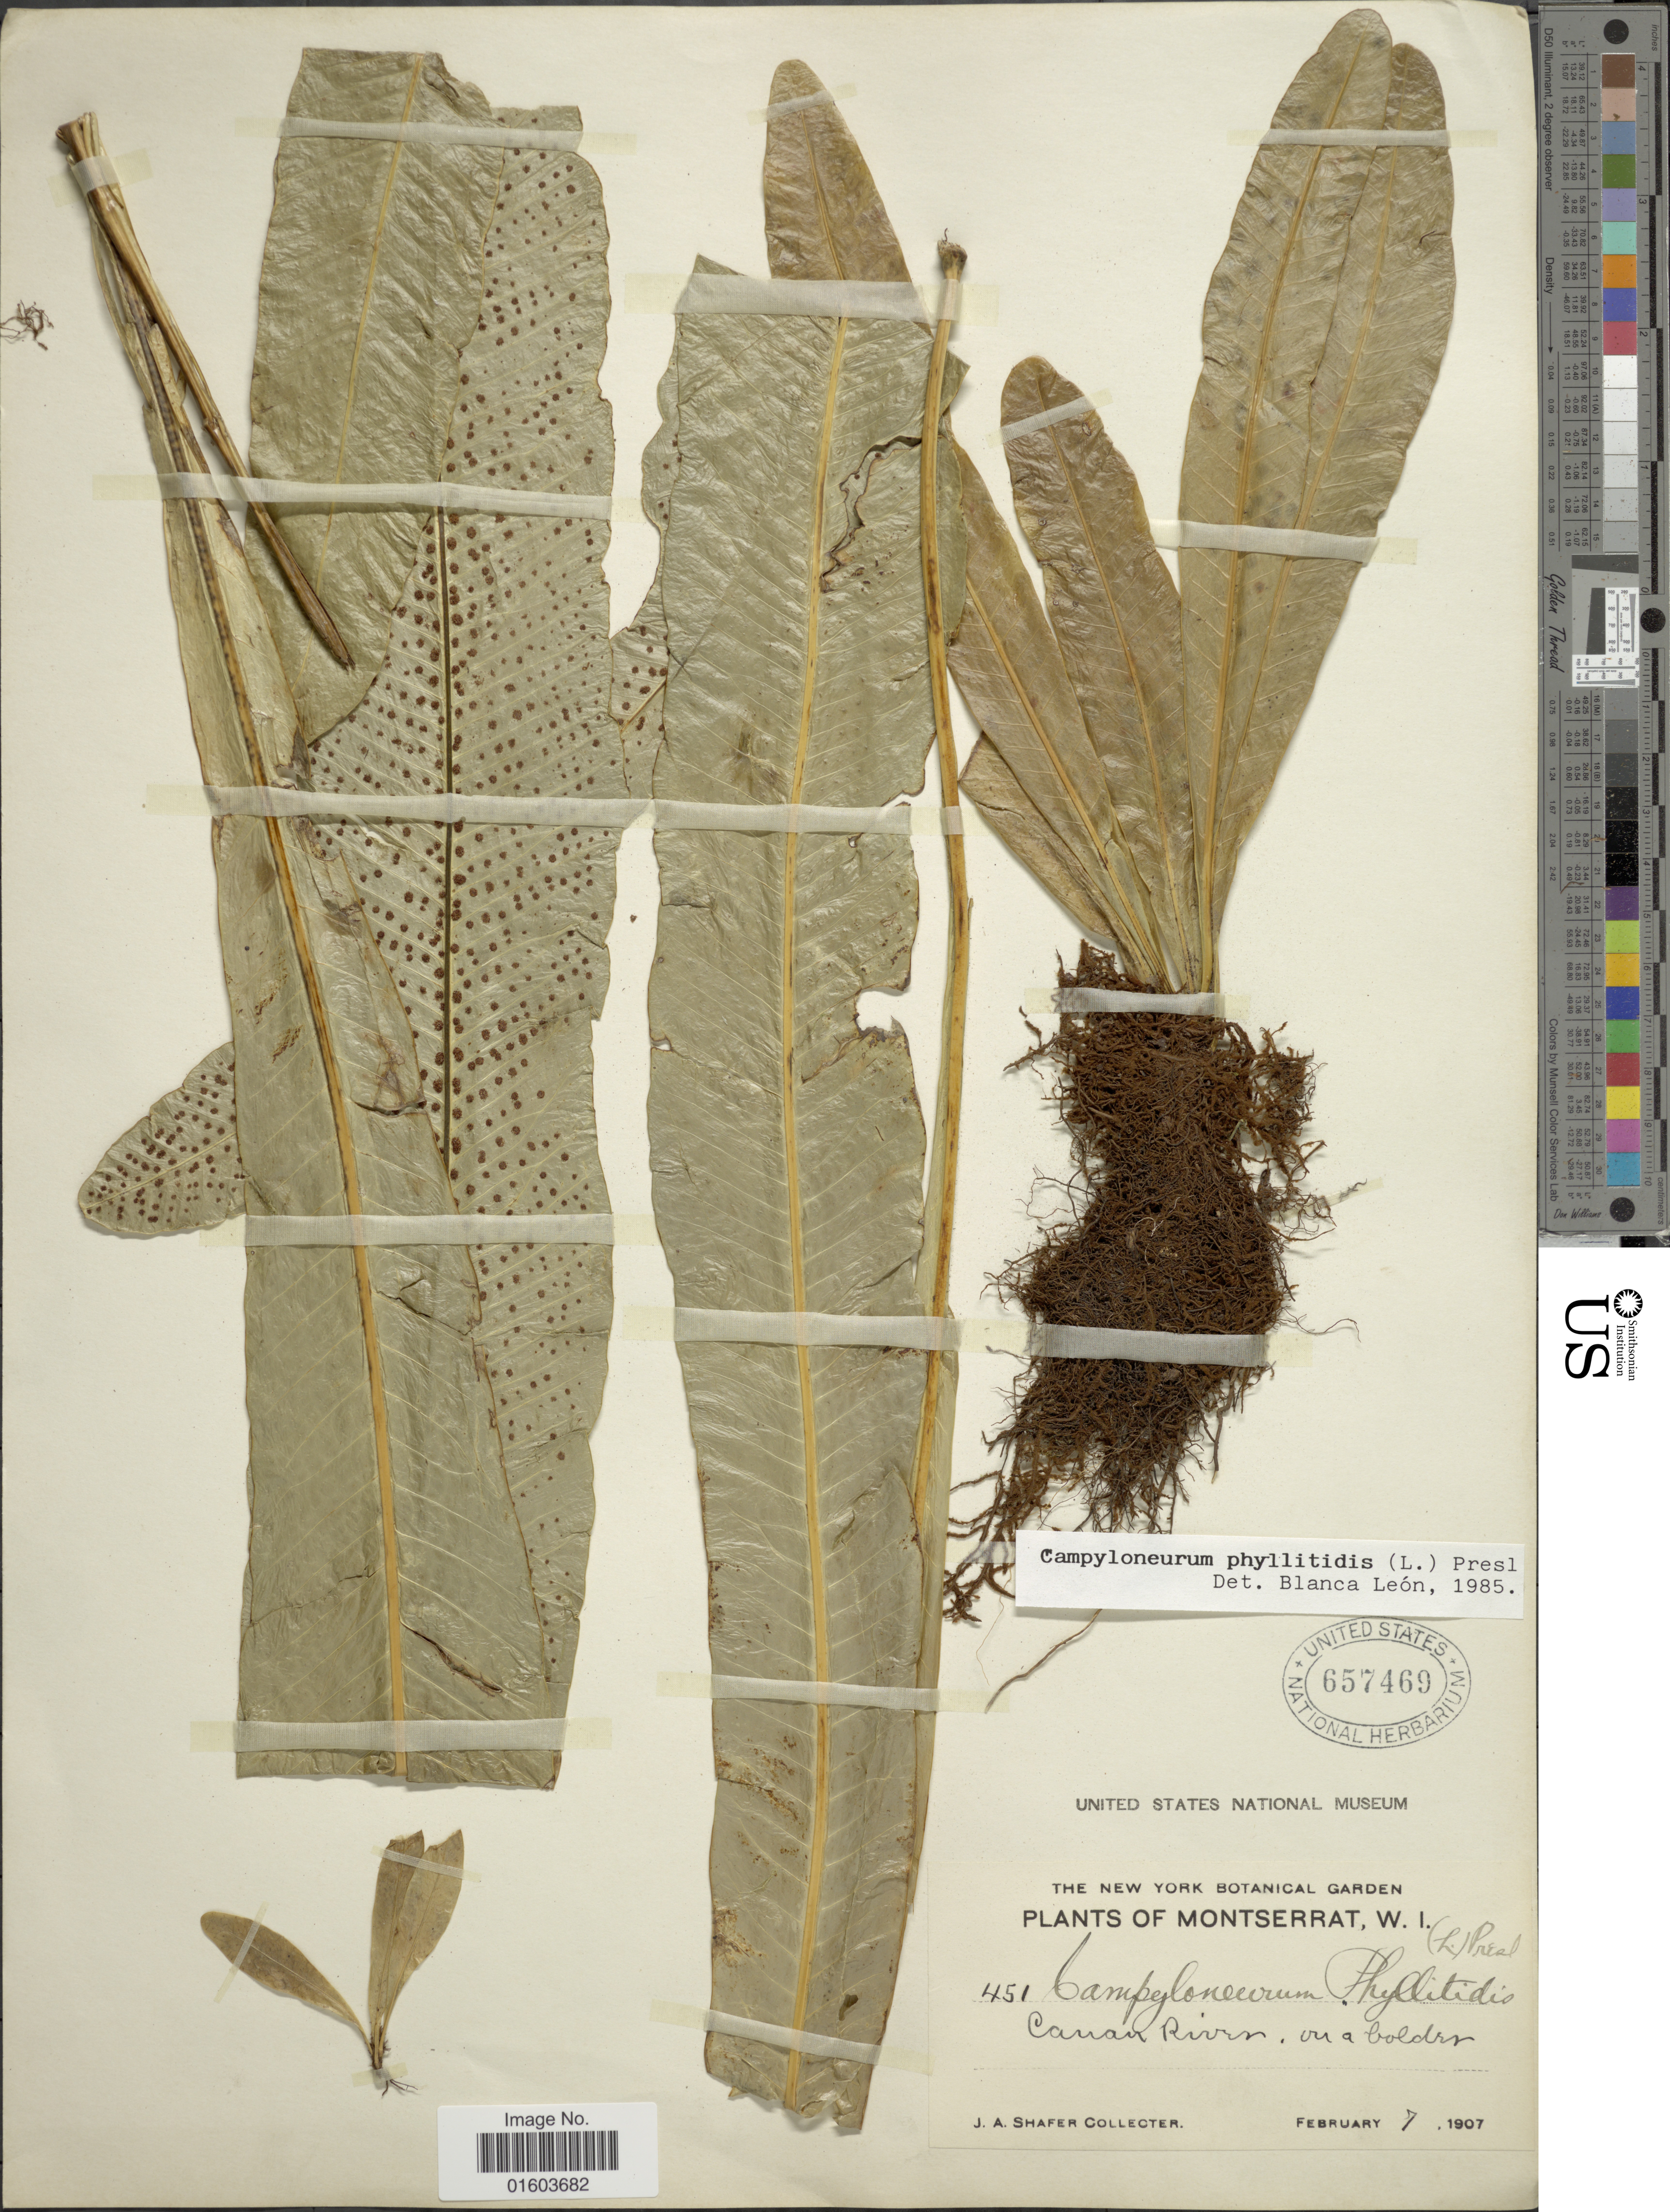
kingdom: Plantae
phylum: Tracheophyta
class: Polypodiopsida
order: Polypodiales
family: Polypodiaceae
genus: Campyloneurum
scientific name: Campyloneurum phyllitidis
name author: (L.) C. Presl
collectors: J. A. Shafer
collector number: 451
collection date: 1907-02-07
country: Montserrat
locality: Montserrat, W. I. Canan River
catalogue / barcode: US 657469